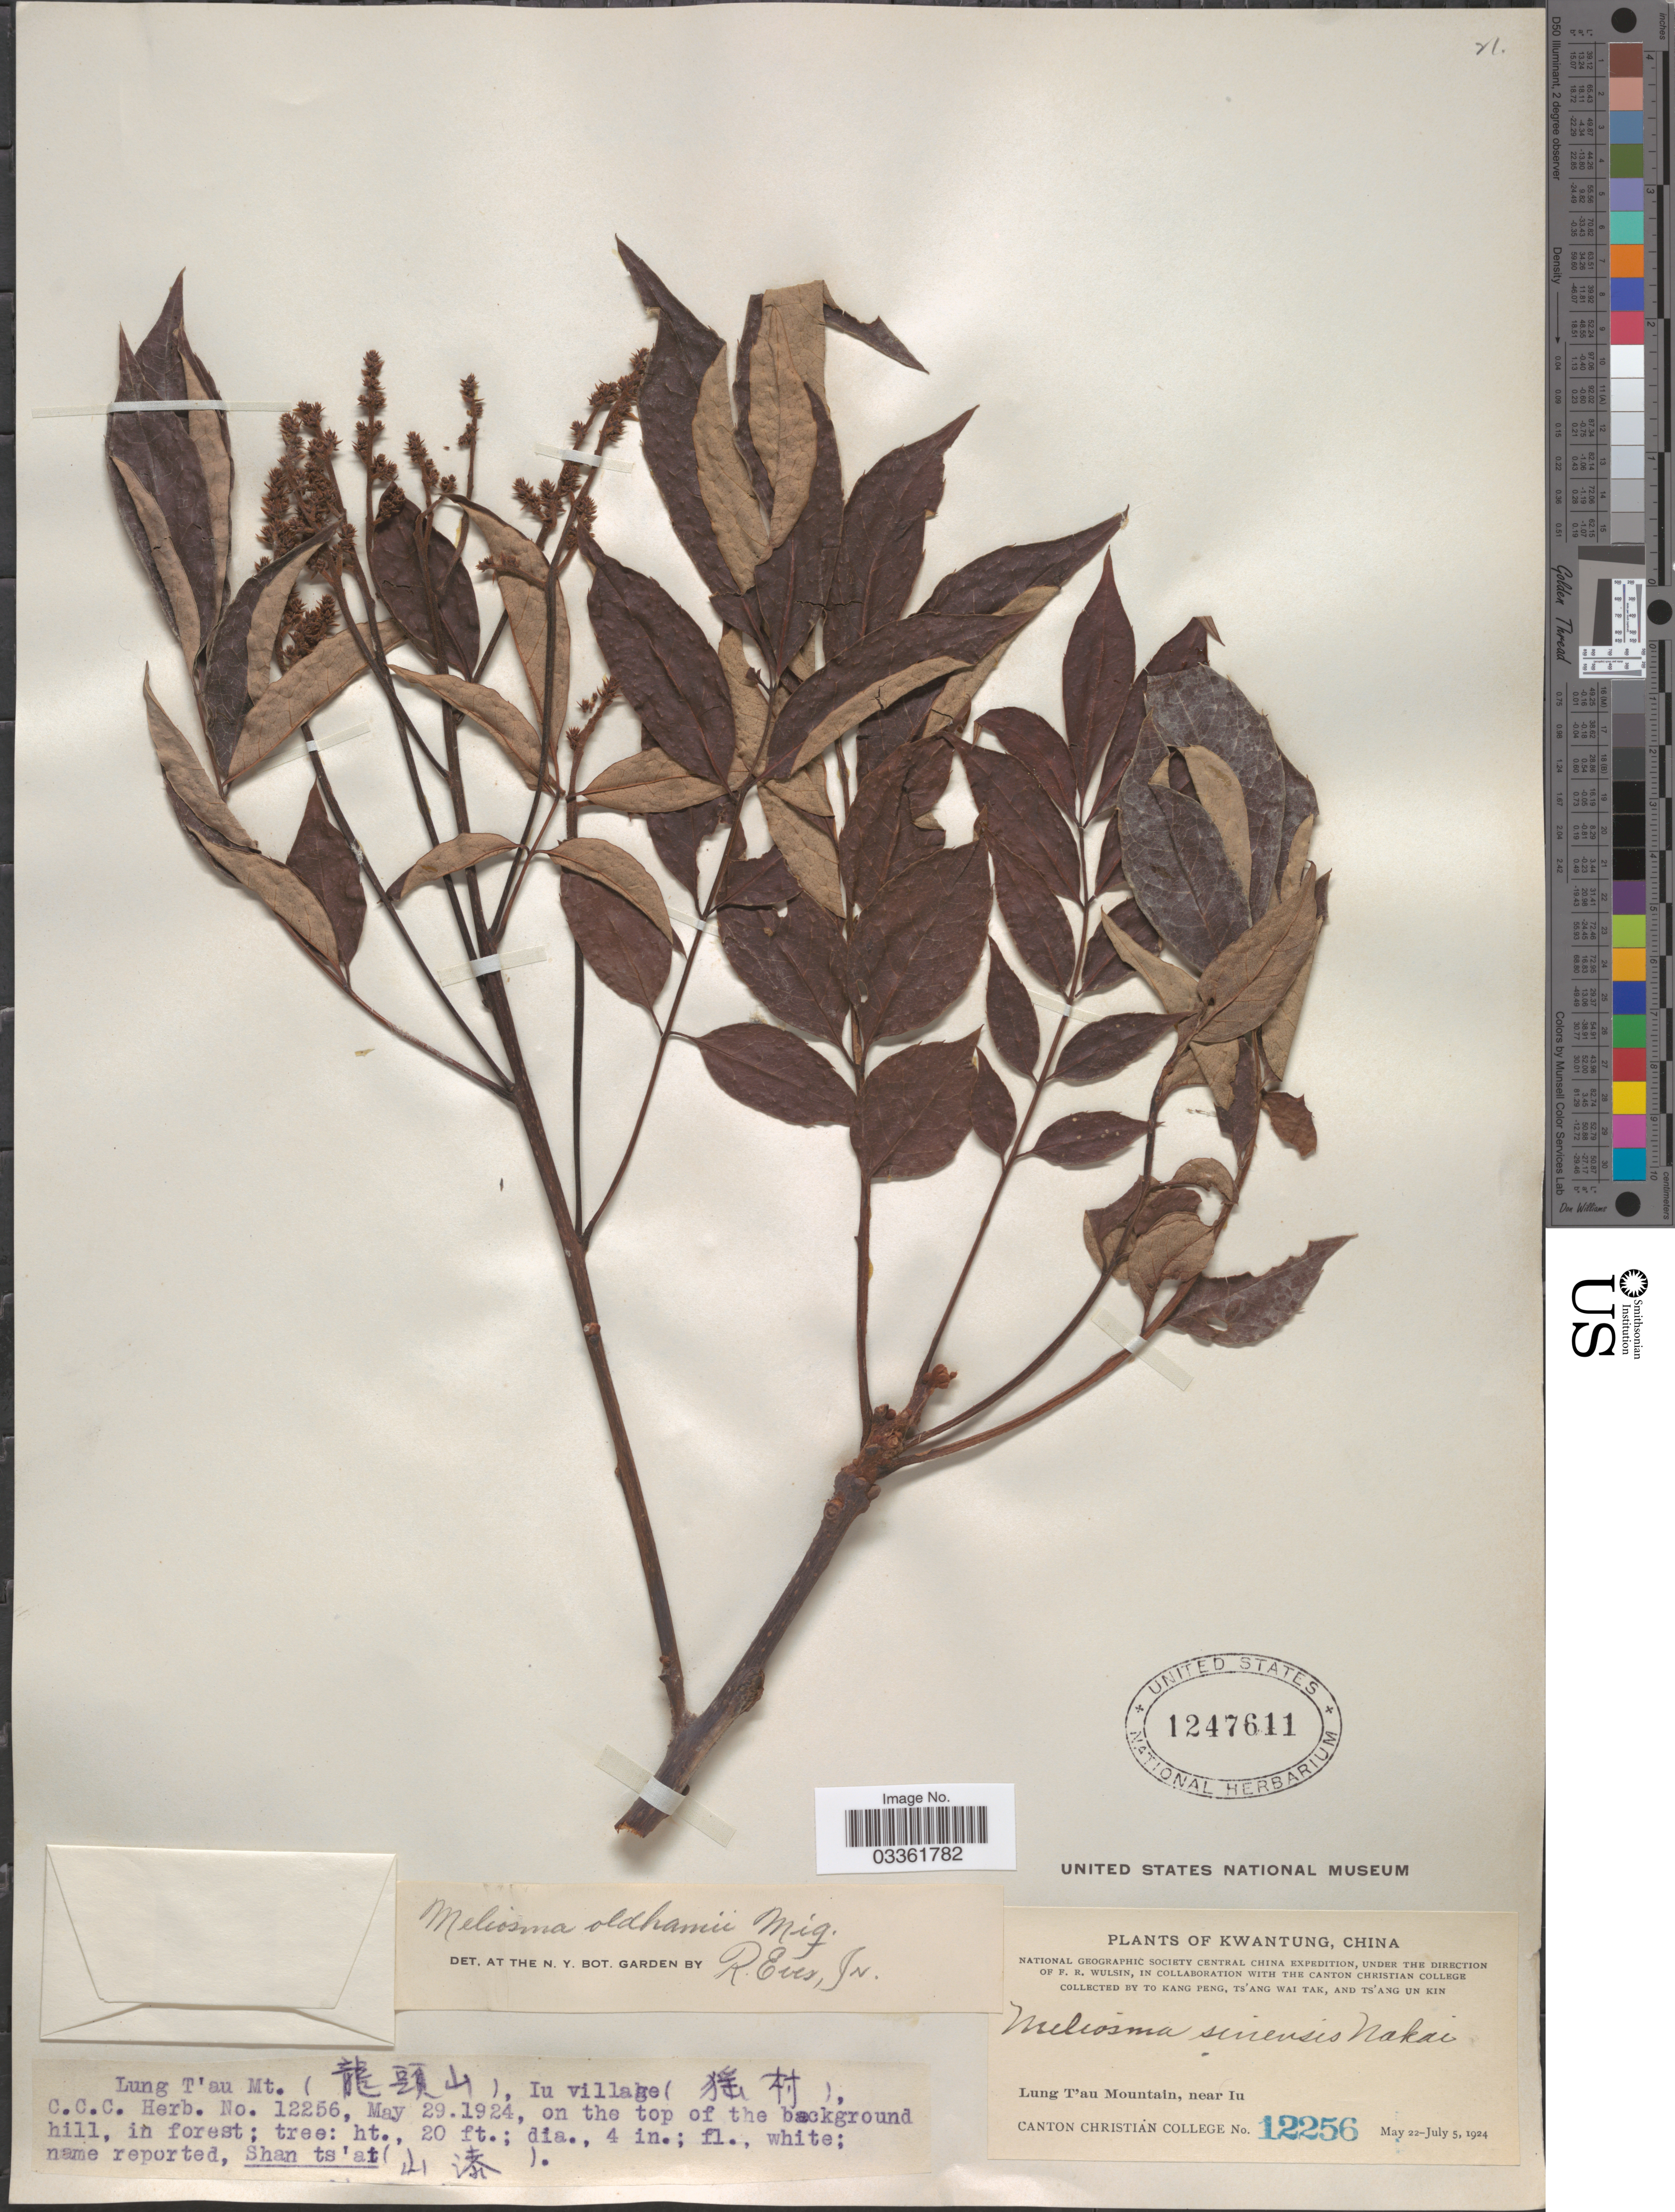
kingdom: Plantae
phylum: Tracheophyta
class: Magnoliopsida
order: Proteales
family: Sabiaceae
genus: Meliosma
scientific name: Meliosma rhoifolia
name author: Maxim.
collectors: T. K. Peng, W. T. Tsang & Ts' Ang Un Kin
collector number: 12256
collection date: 1924-05-29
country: China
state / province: Guangdong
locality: Kwangtung. Lung T'au Mountain, near Iu. Lung T'au Mt. (X), Iu village (X).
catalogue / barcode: US 1247611